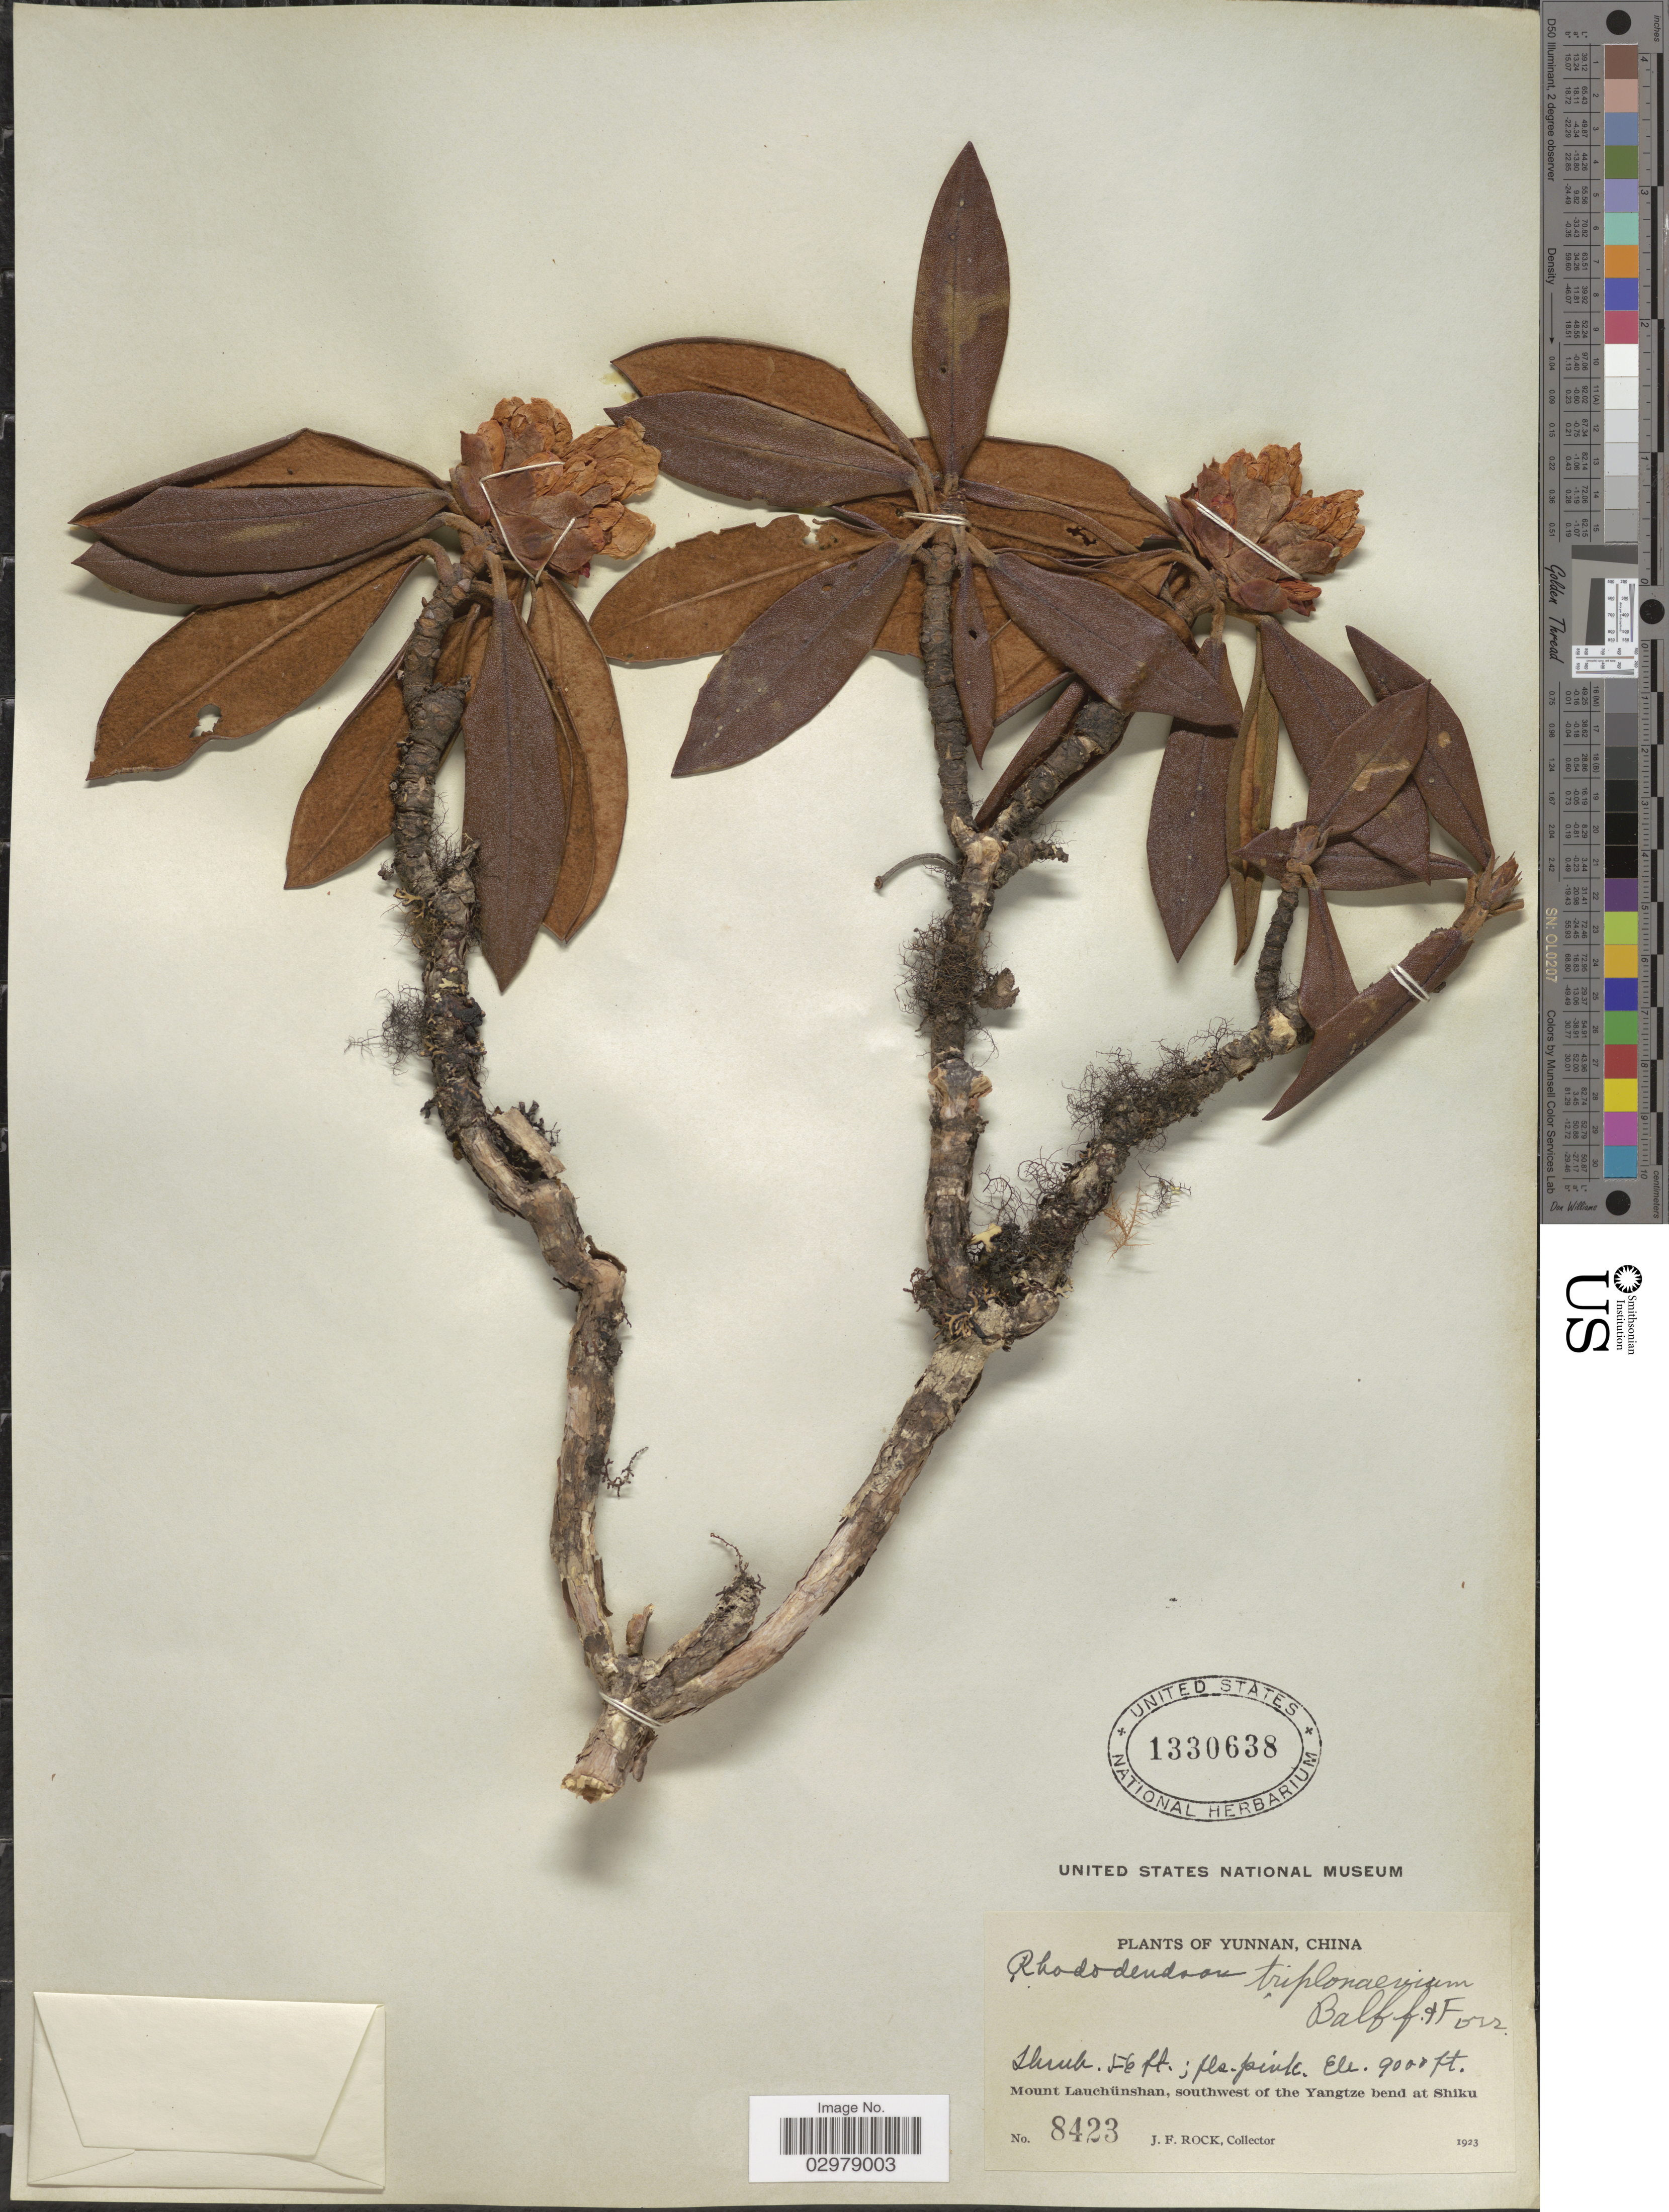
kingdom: Plantae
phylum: Tracheophyta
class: Magnoliopsida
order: Ericales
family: Ericaceae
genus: Rhododendron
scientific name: Rhododendron triplonaevium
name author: Balf. f. & Forrest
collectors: J. Rock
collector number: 8423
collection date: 1923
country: China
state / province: Yunnan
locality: Mount Lauchünshan, southwest of the Yangtze bend at Shiku.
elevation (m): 2743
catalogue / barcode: US 1330638